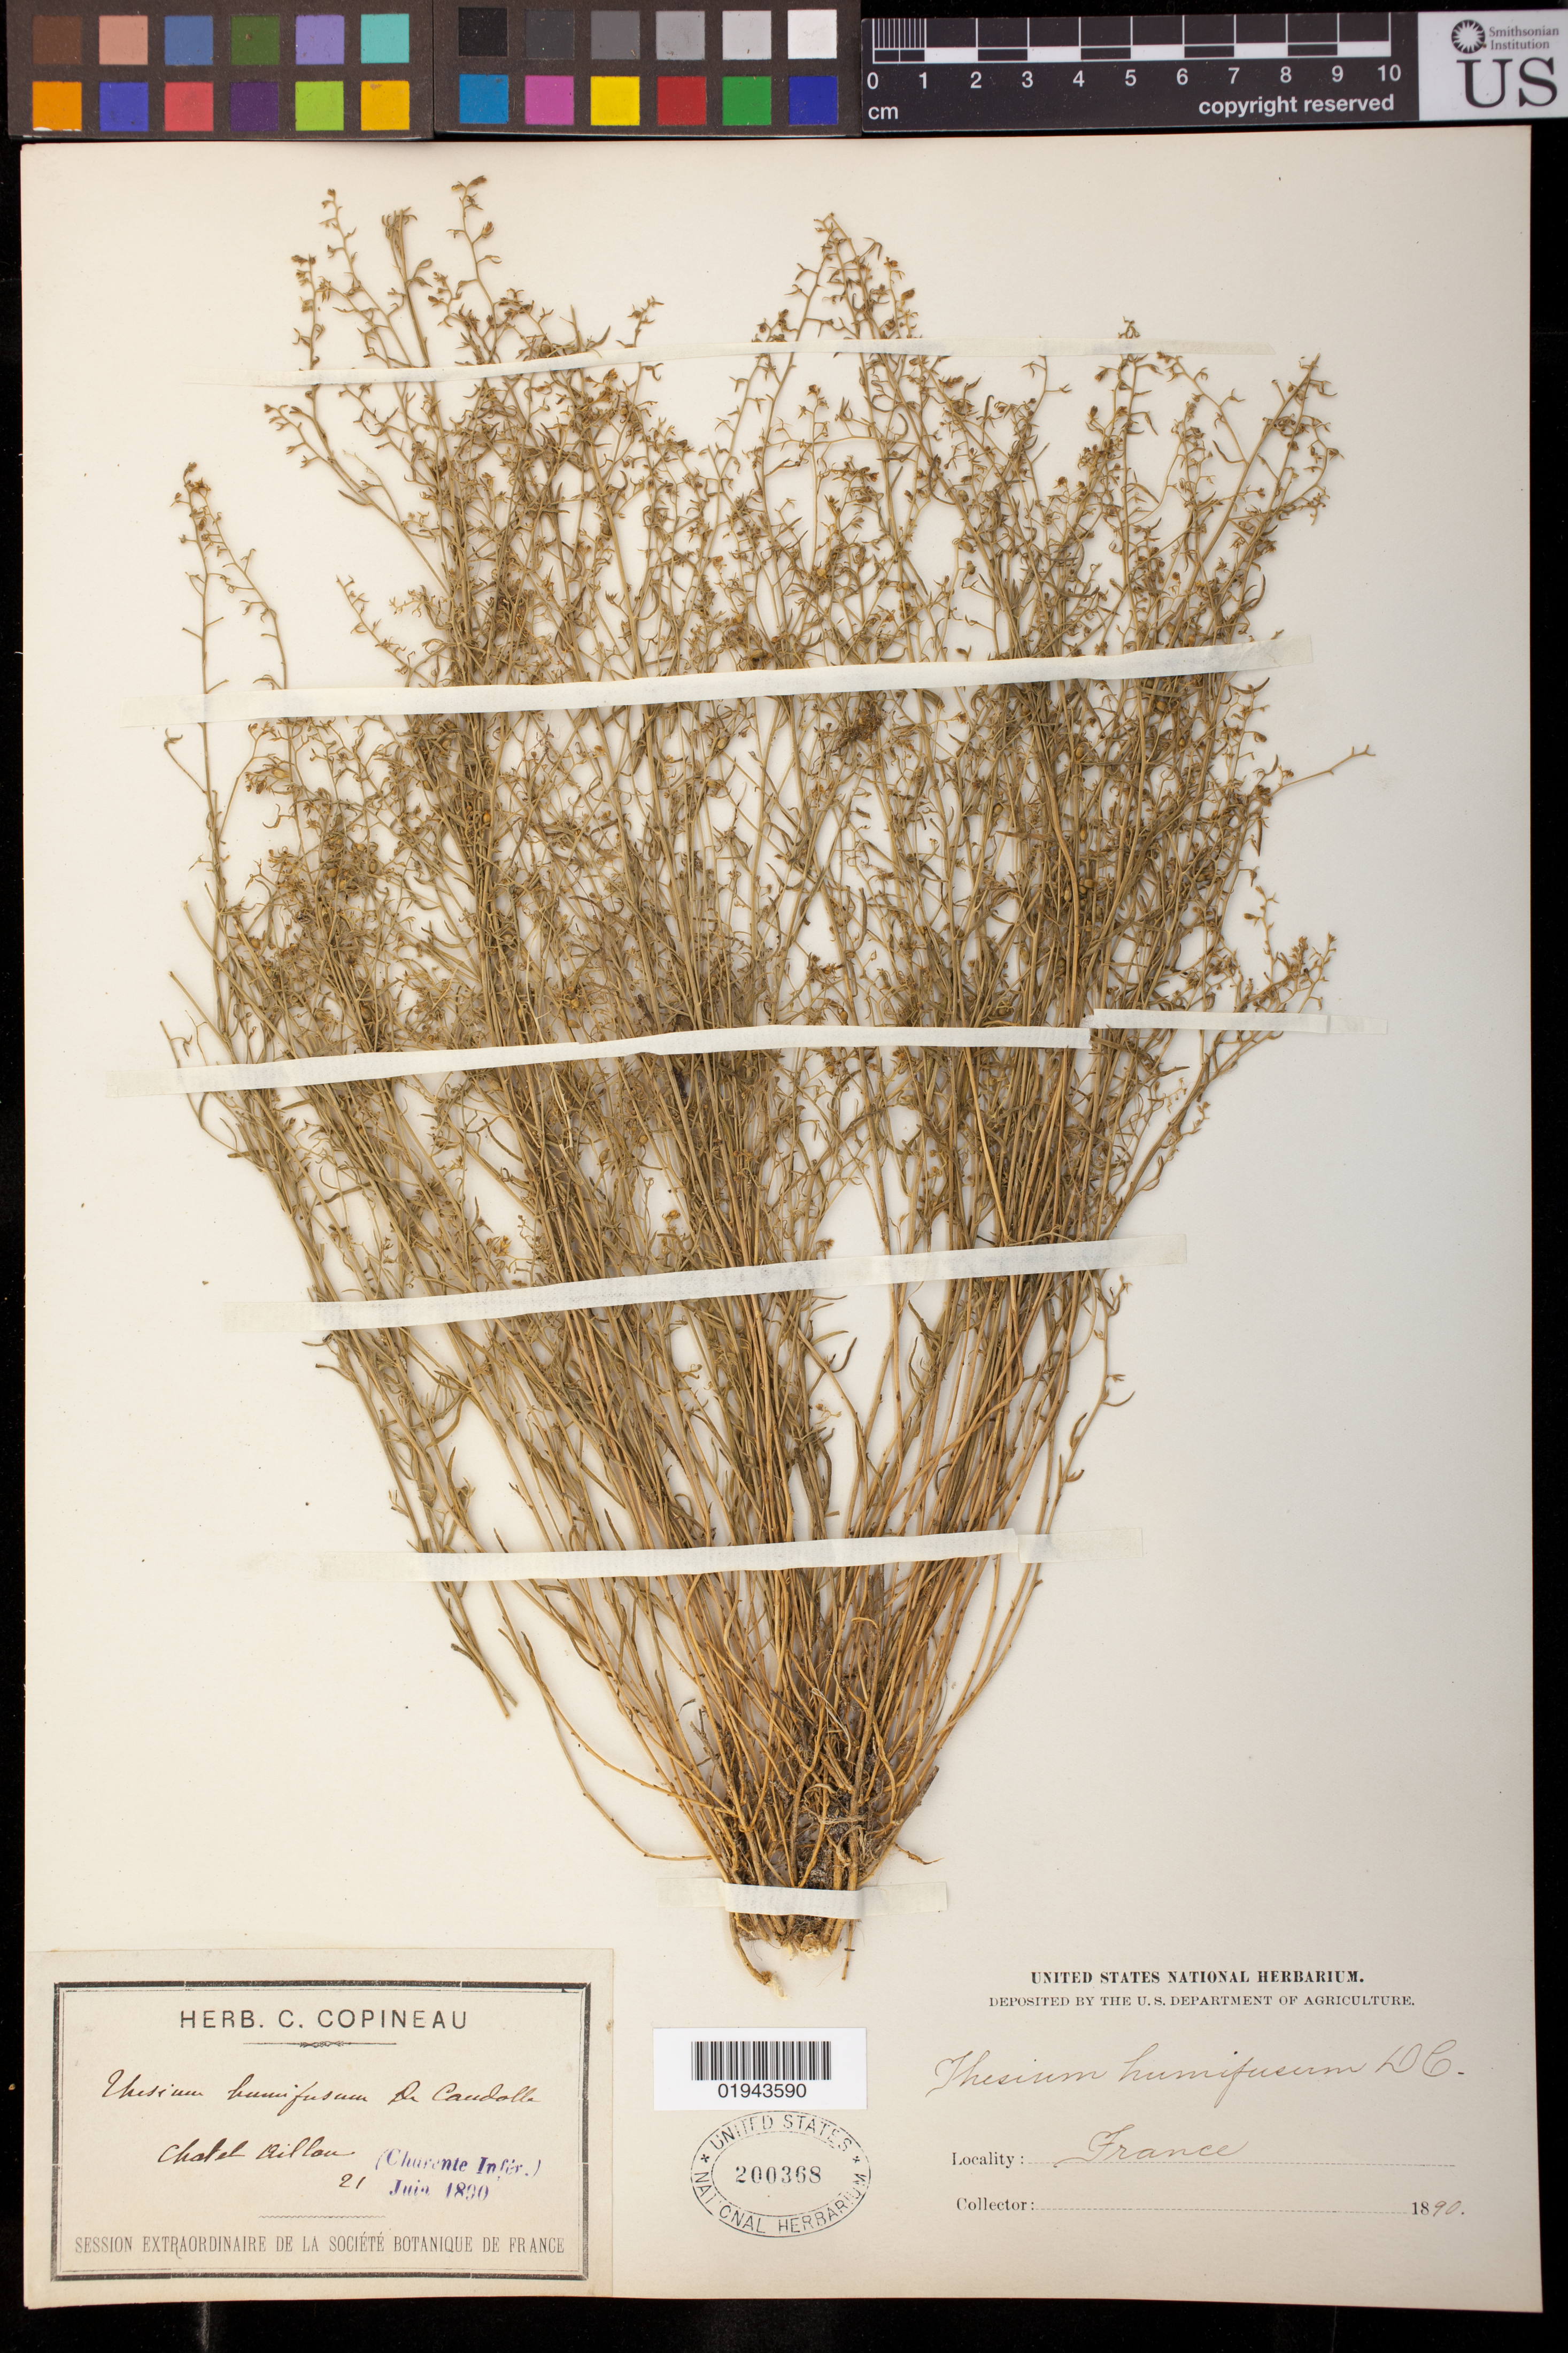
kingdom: Plantae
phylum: Tracheophyta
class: Magnoliopsida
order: Santalales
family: Thesiaceae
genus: Thesium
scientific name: Thesium humifusum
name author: DC.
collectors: C. Copineau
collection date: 1890-06-21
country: France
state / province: Nouvelle-Aquitaine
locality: Chatel Dillon, Charante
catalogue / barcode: US 200368